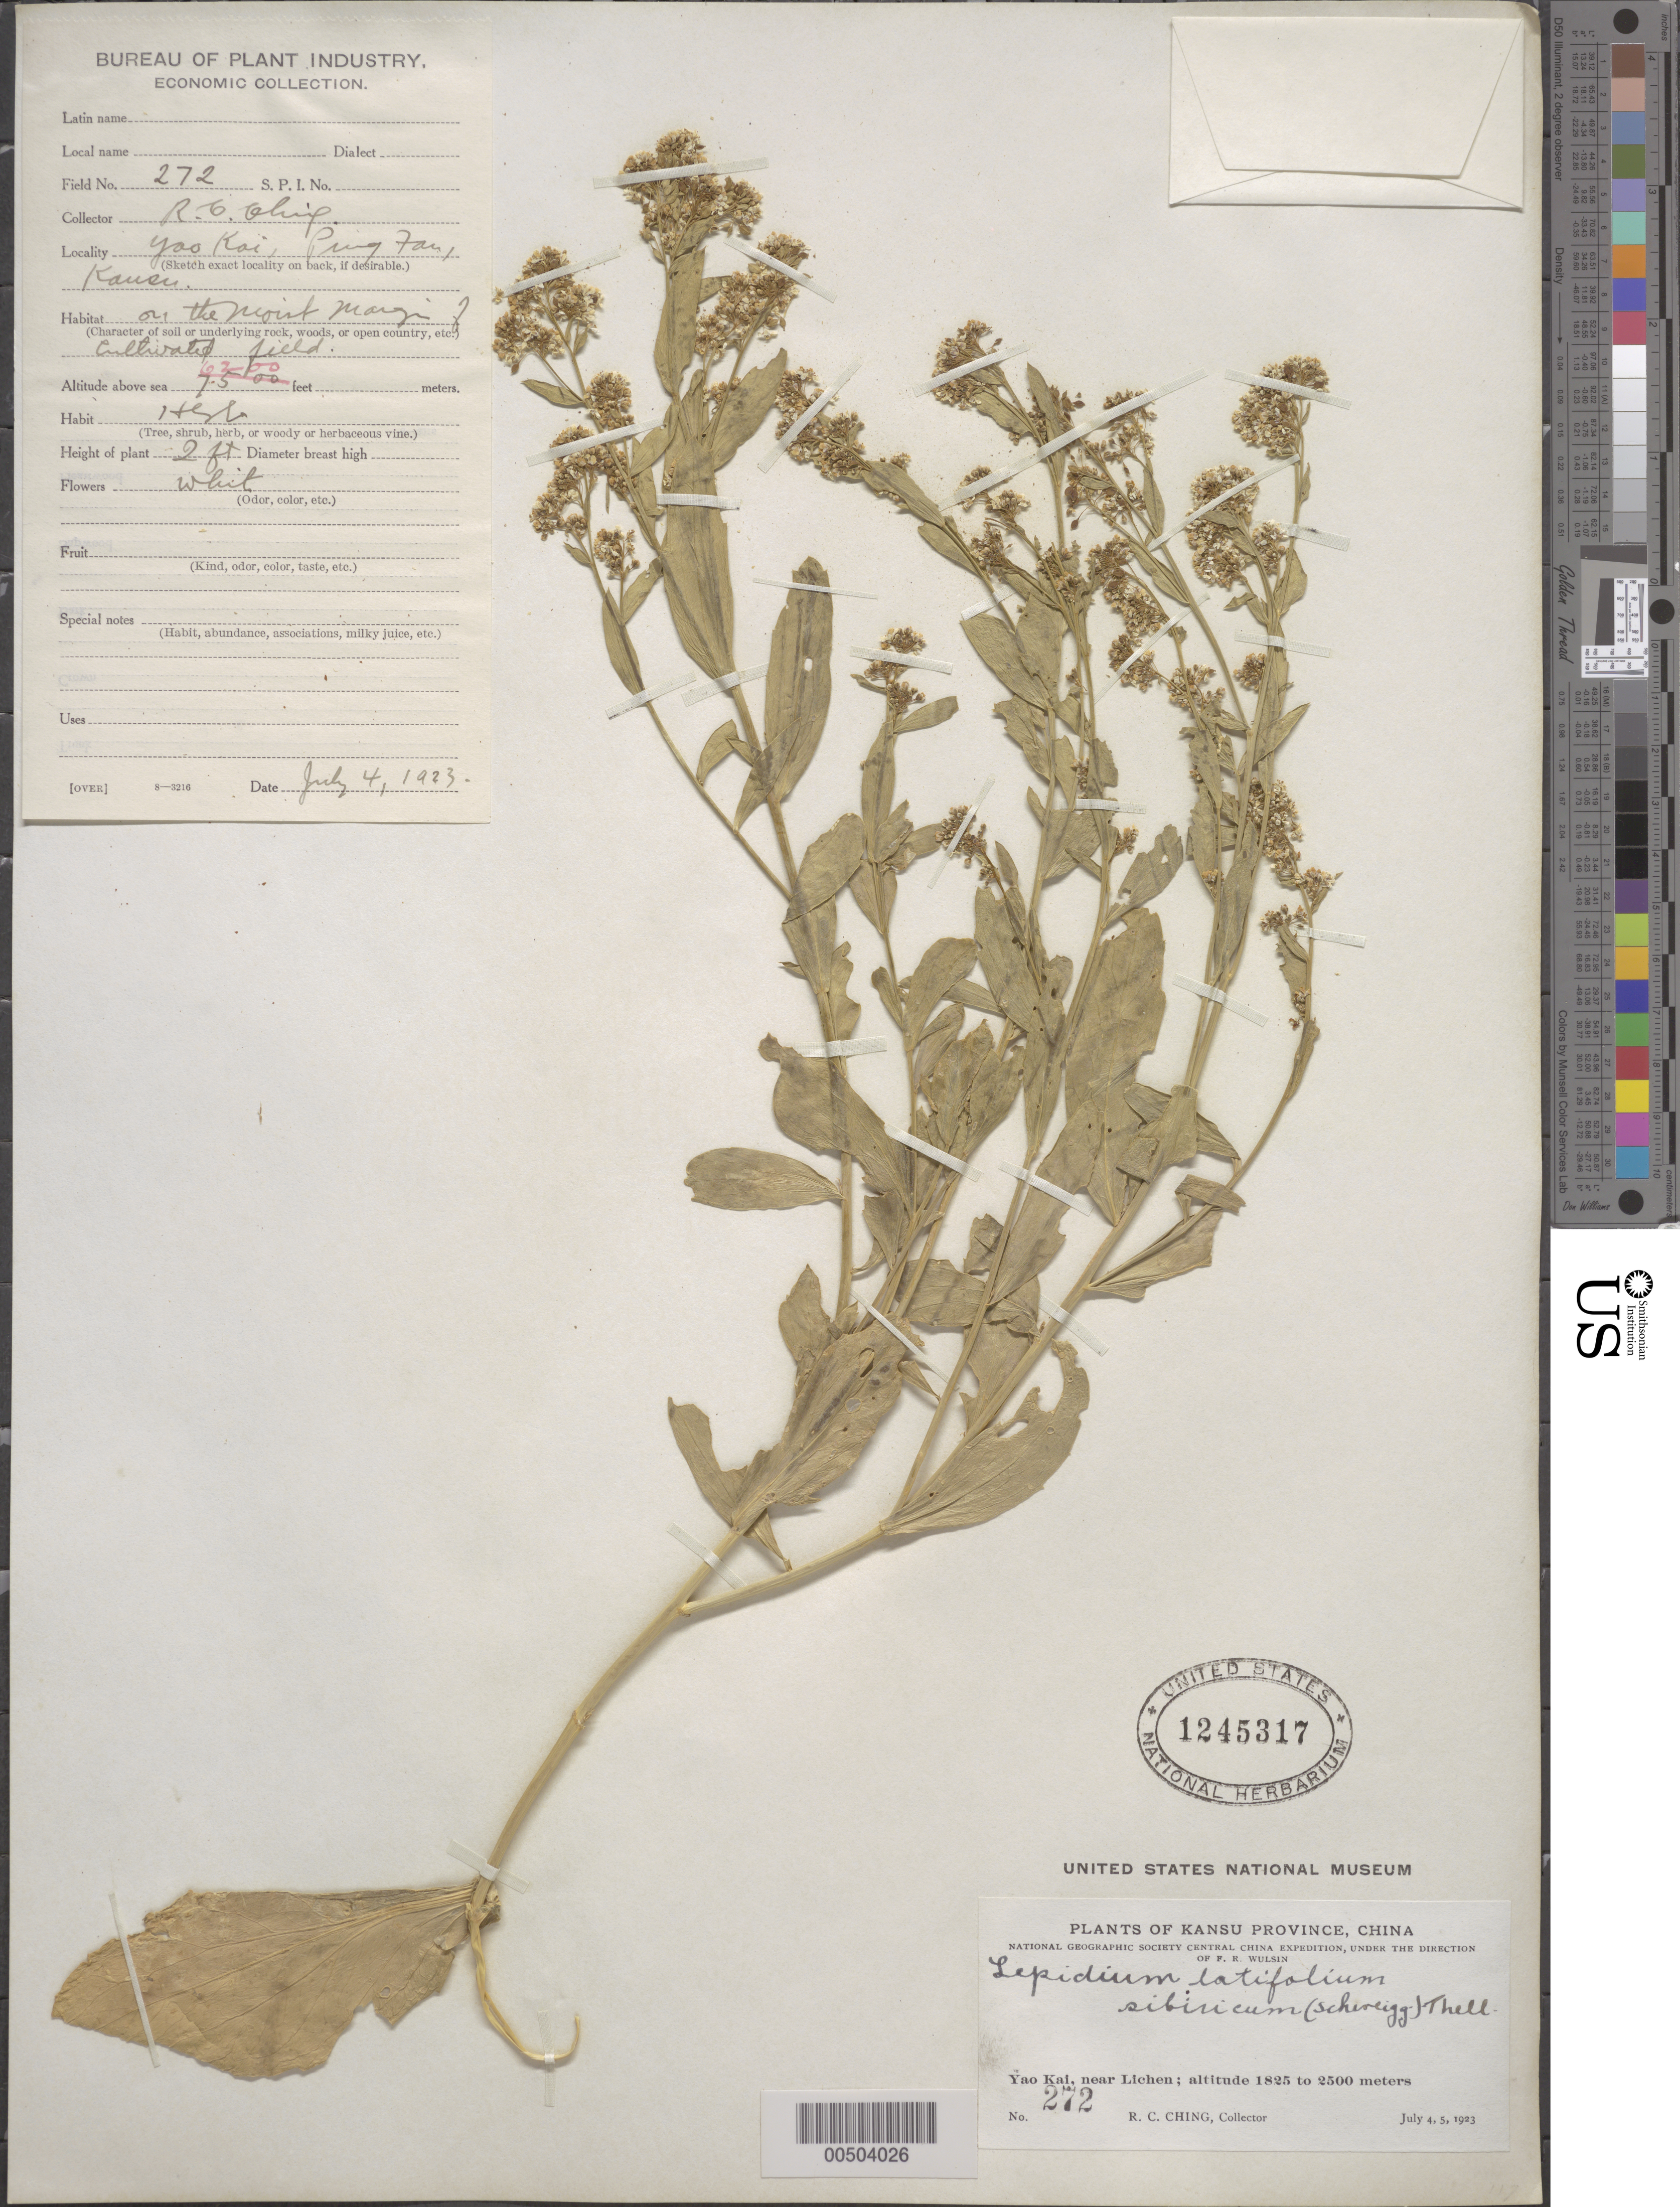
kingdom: Plantae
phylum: Tracheophyta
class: Magnoliopsida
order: Brassicales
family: Brassicaceae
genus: Lepidium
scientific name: Lepidium latifolium subsp. sibiricum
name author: Thell.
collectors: R. C. Ching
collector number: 272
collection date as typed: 04 Jul 1923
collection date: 1923-07-04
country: China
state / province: Gansu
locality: Yao Kai, near Lichen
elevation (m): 1825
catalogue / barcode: US 1245317